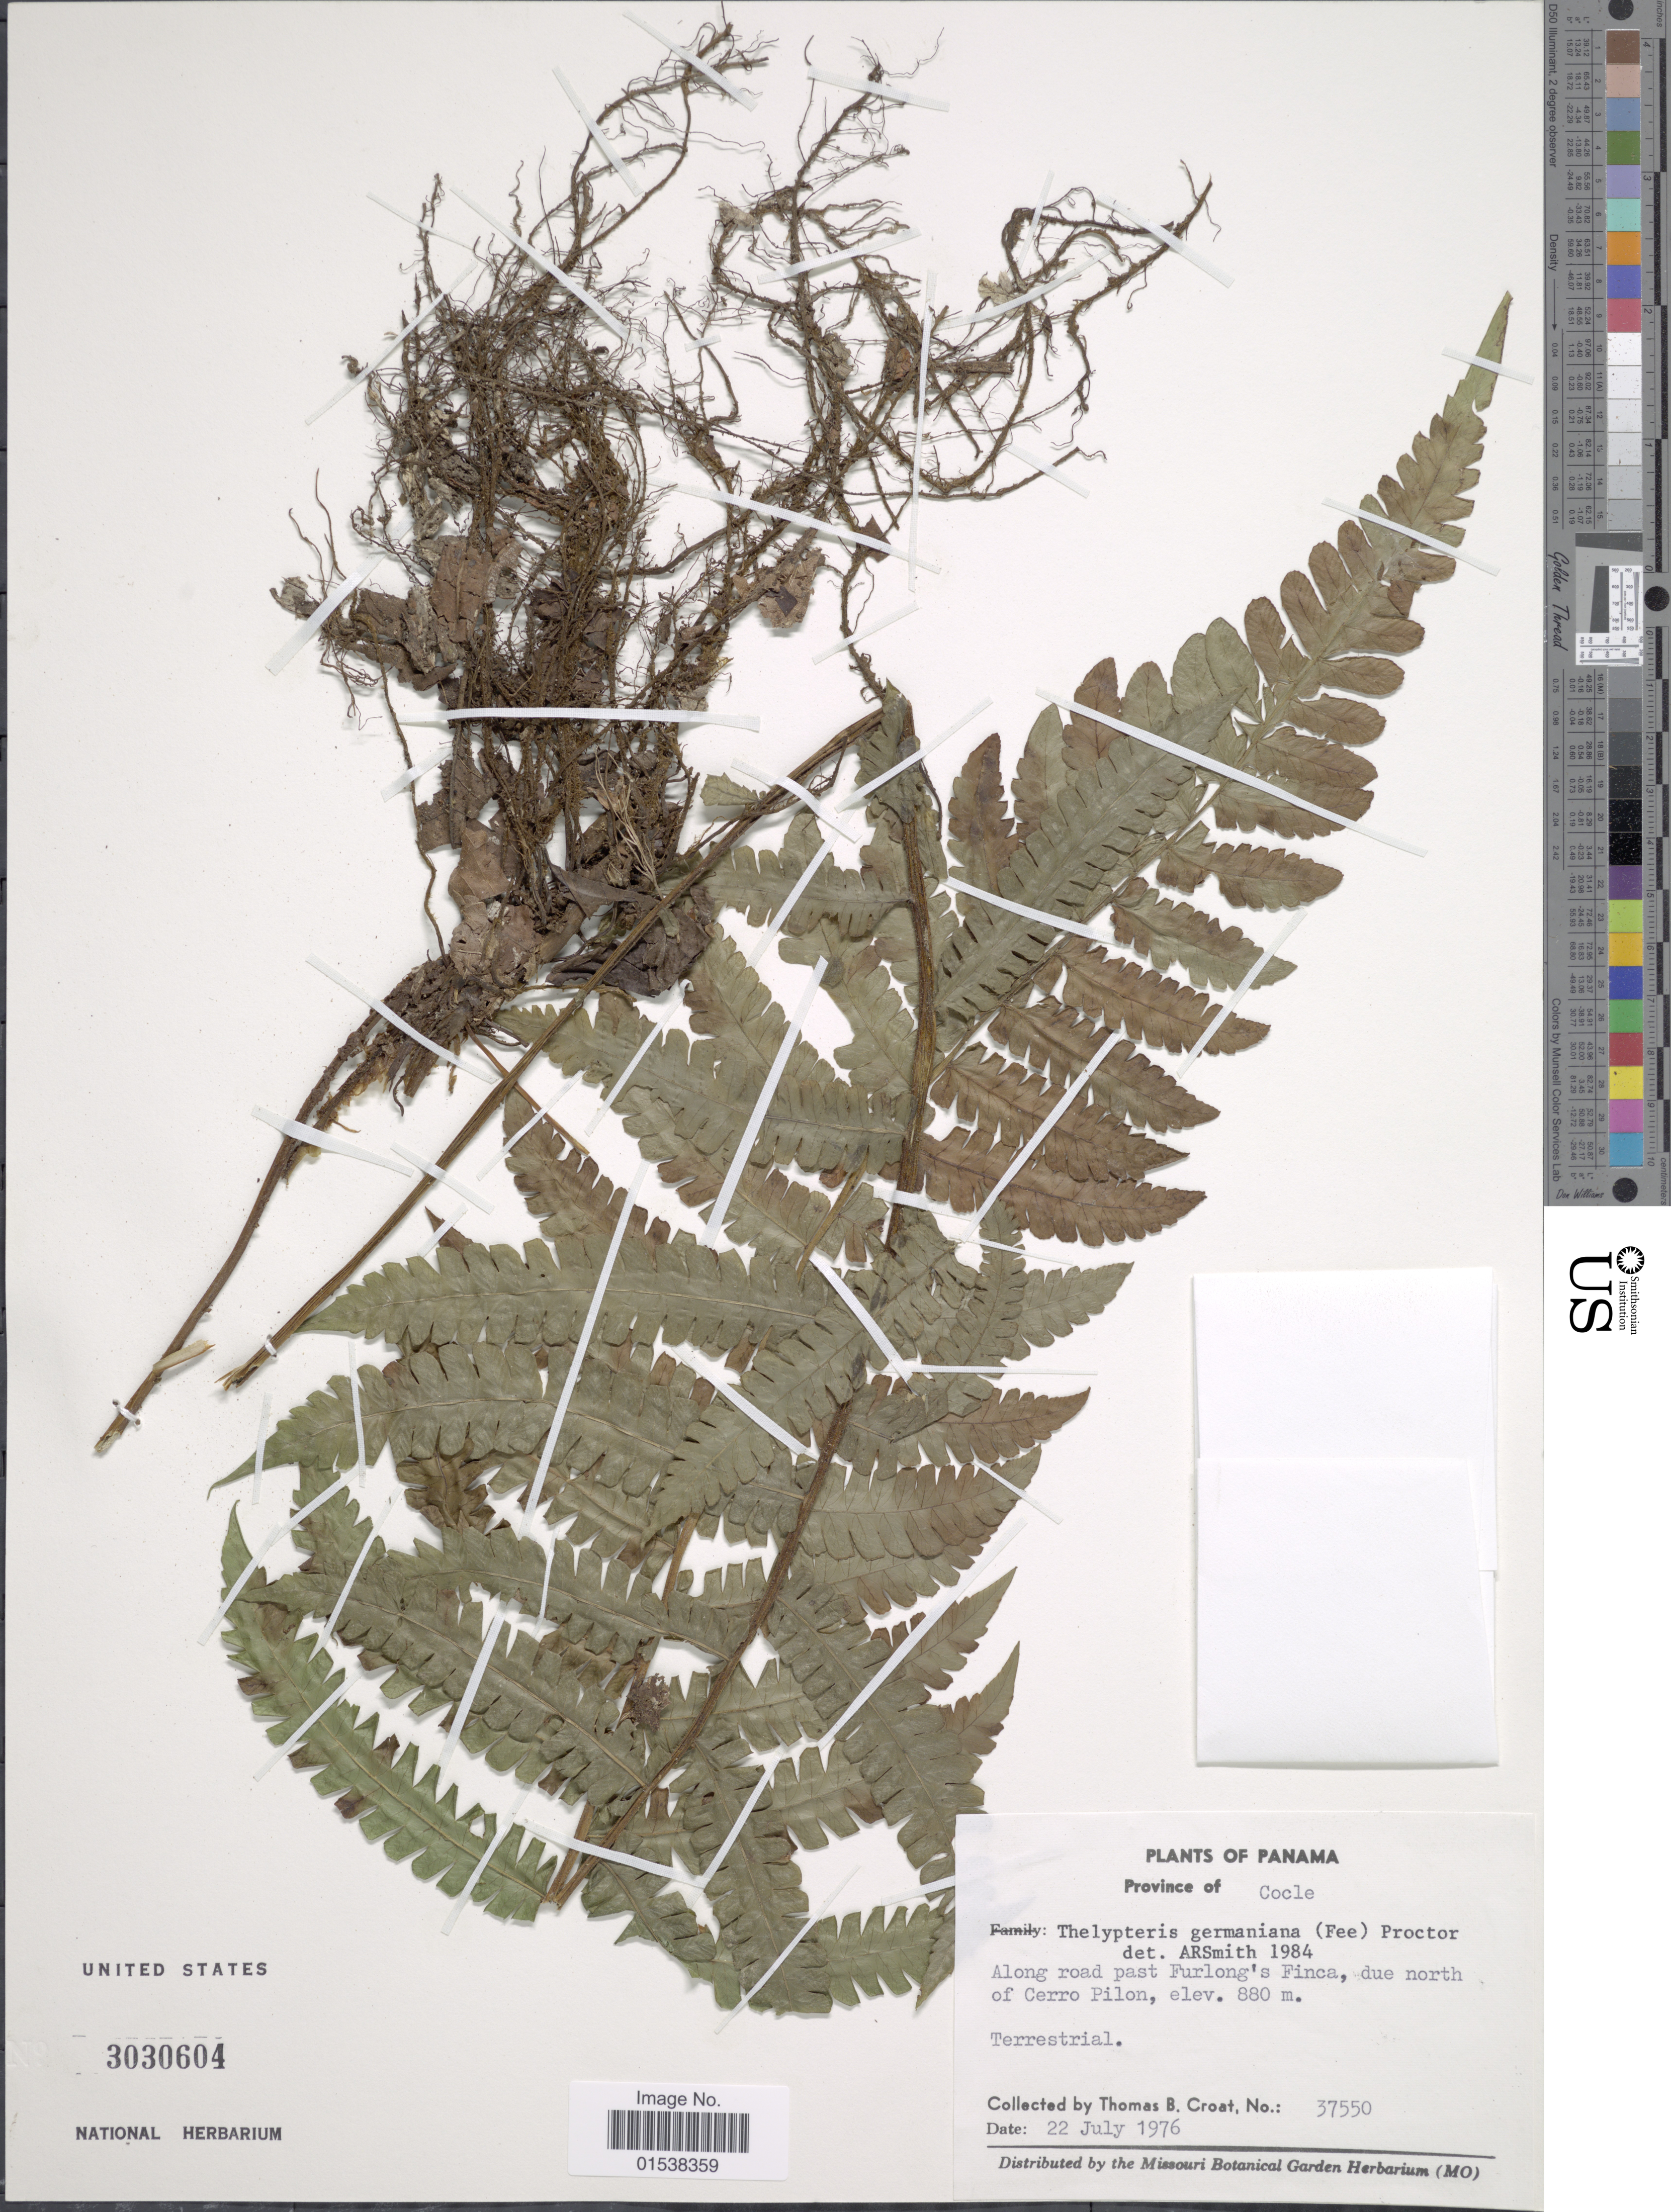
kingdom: Plantae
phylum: Tracheophyta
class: Polypodiopsida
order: Polypodiales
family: Thelypteridaceae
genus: Amauropelta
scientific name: Amauropelta germaniana (Fée) comb. nov., ined. 2015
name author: (Fée)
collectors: T. B. Croat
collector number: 37550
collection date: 1976-07-22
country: Panama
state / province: Coclé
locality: Province of Cocle, along road past Furlong's Finca, due north of Cerro Pilon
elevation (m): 880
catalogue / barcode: US 3030604